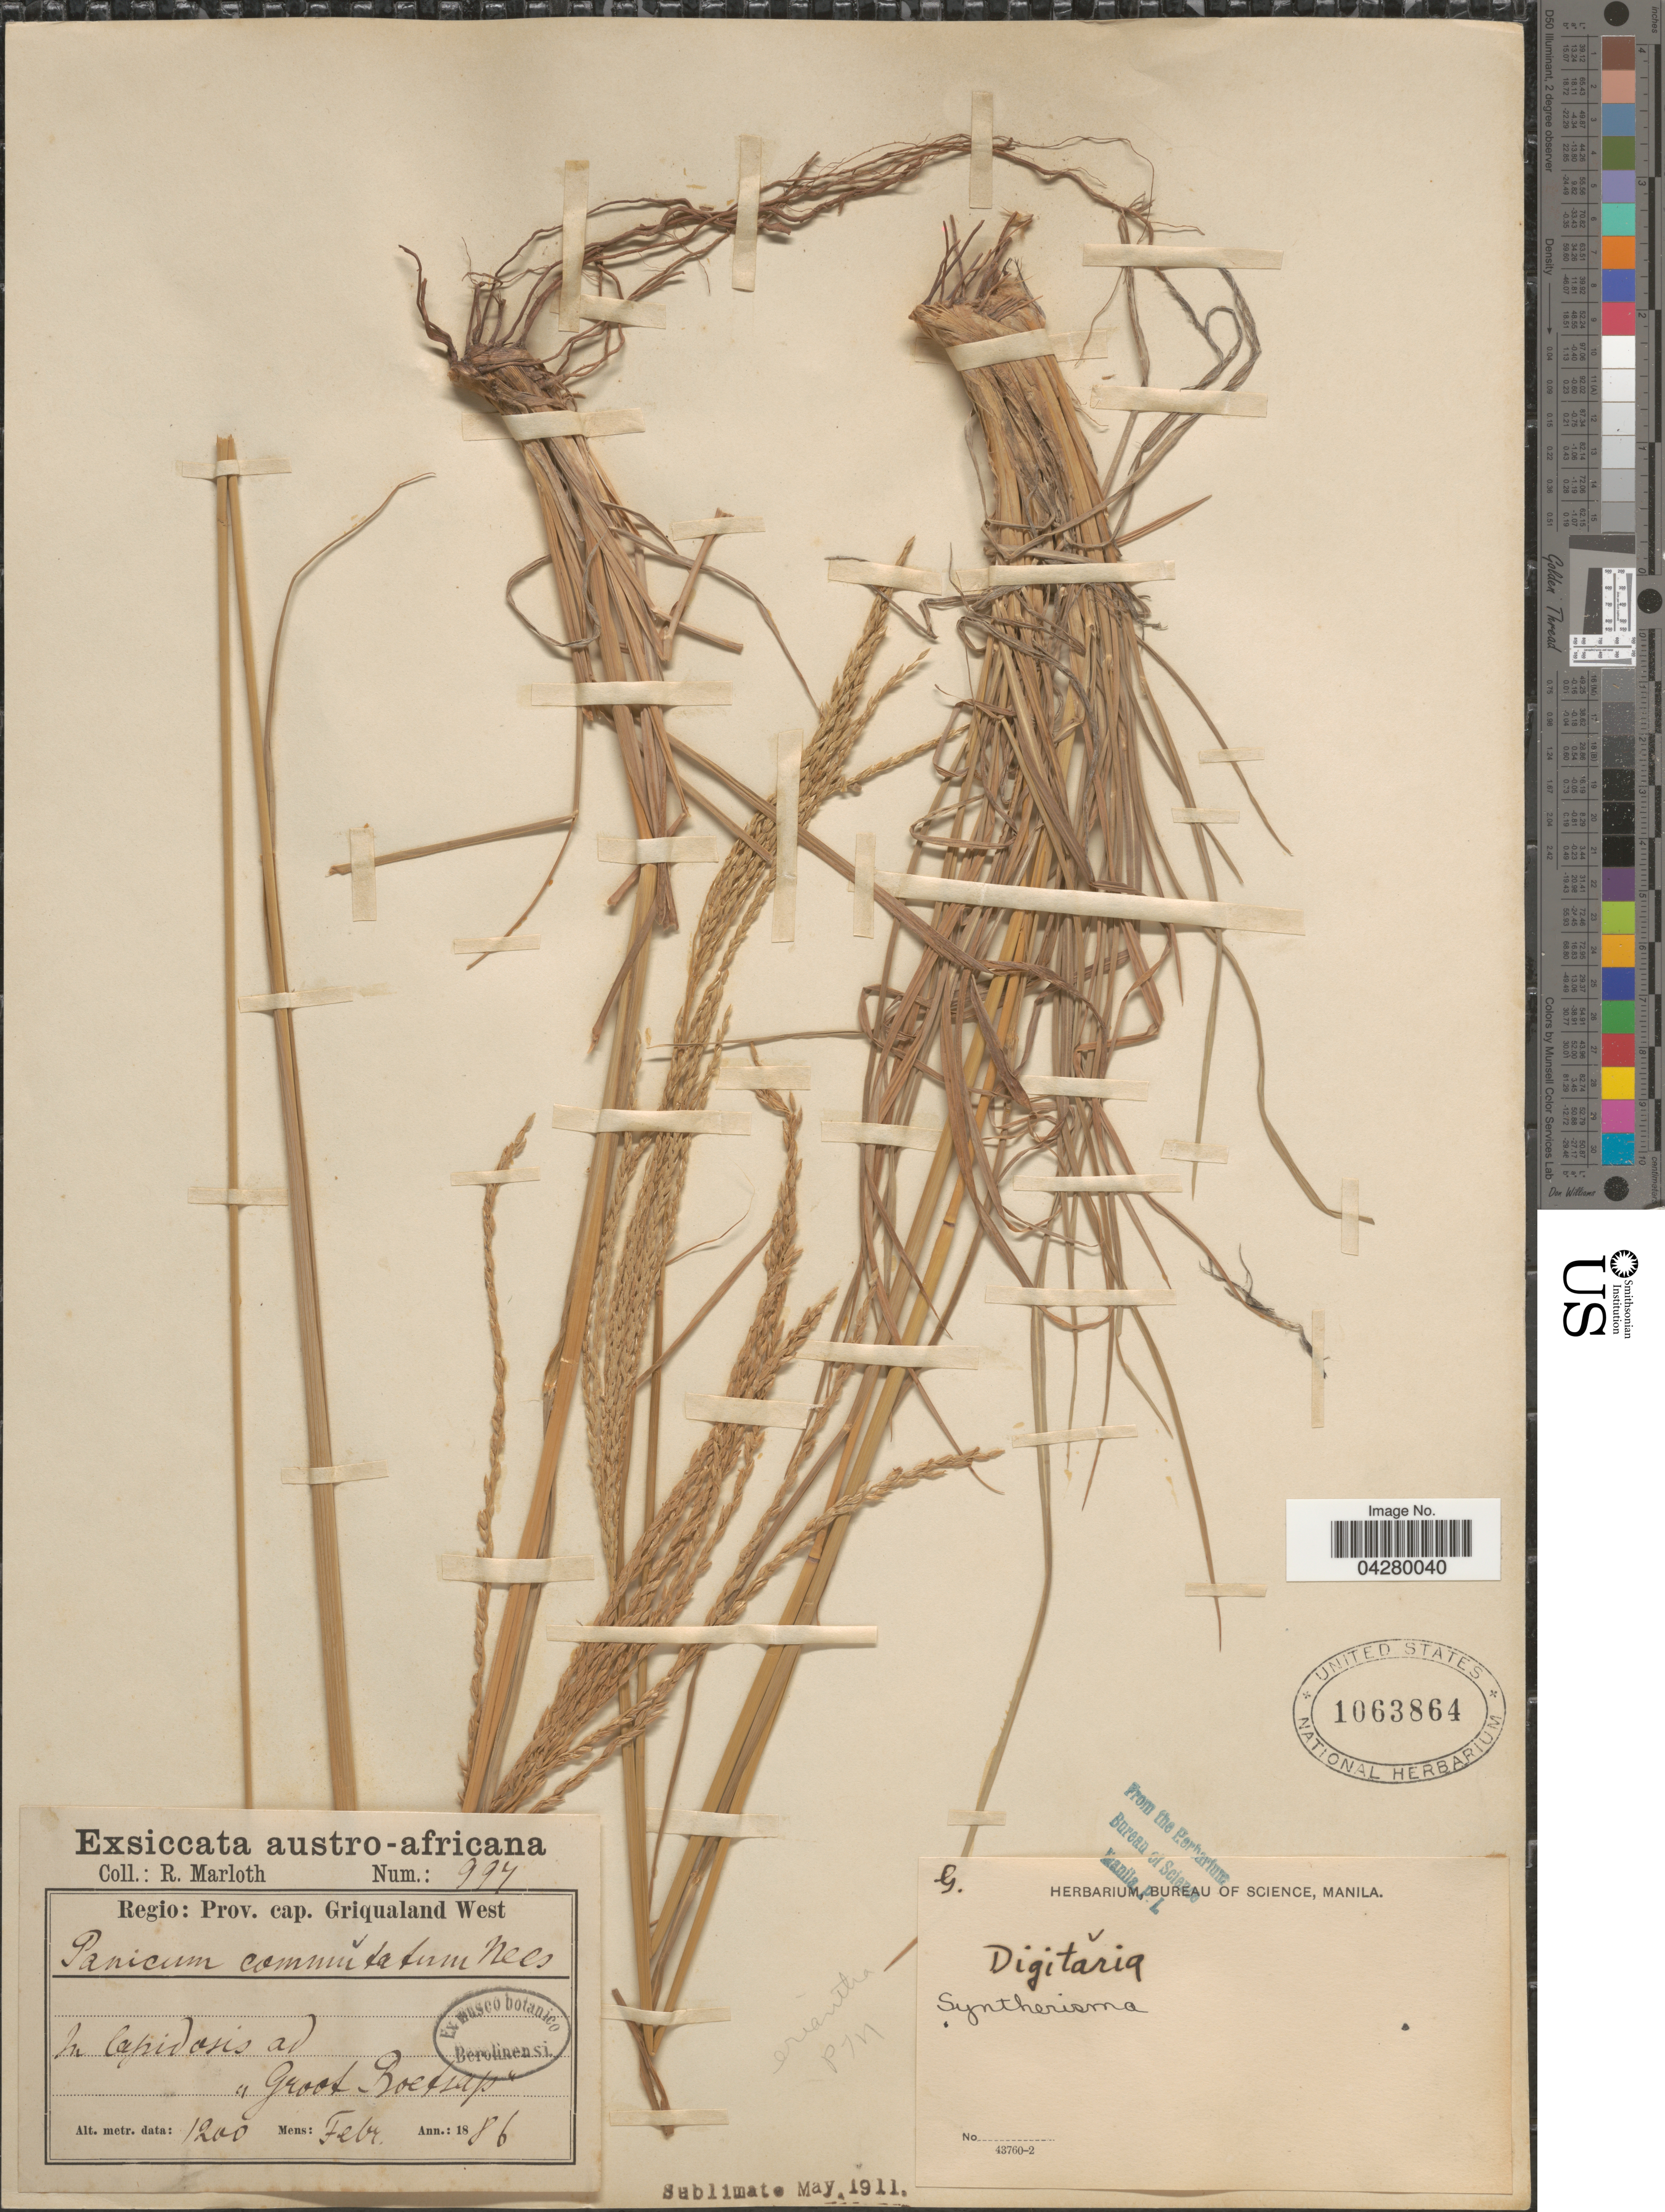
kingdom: Plantae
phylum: Tracheophyta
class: Liliopsida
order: Poales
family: Poaceae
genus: Digitaria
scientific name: Digitaria eriantha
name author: Steud.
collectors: R. Marloth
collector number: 997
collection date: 1886-02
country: South Africa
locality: Austro-africana. Regio: Prov. cap. Griqualand West. In lapidosis ad "Groot-Boetsap".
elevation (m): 1200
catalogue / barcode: US 1063864